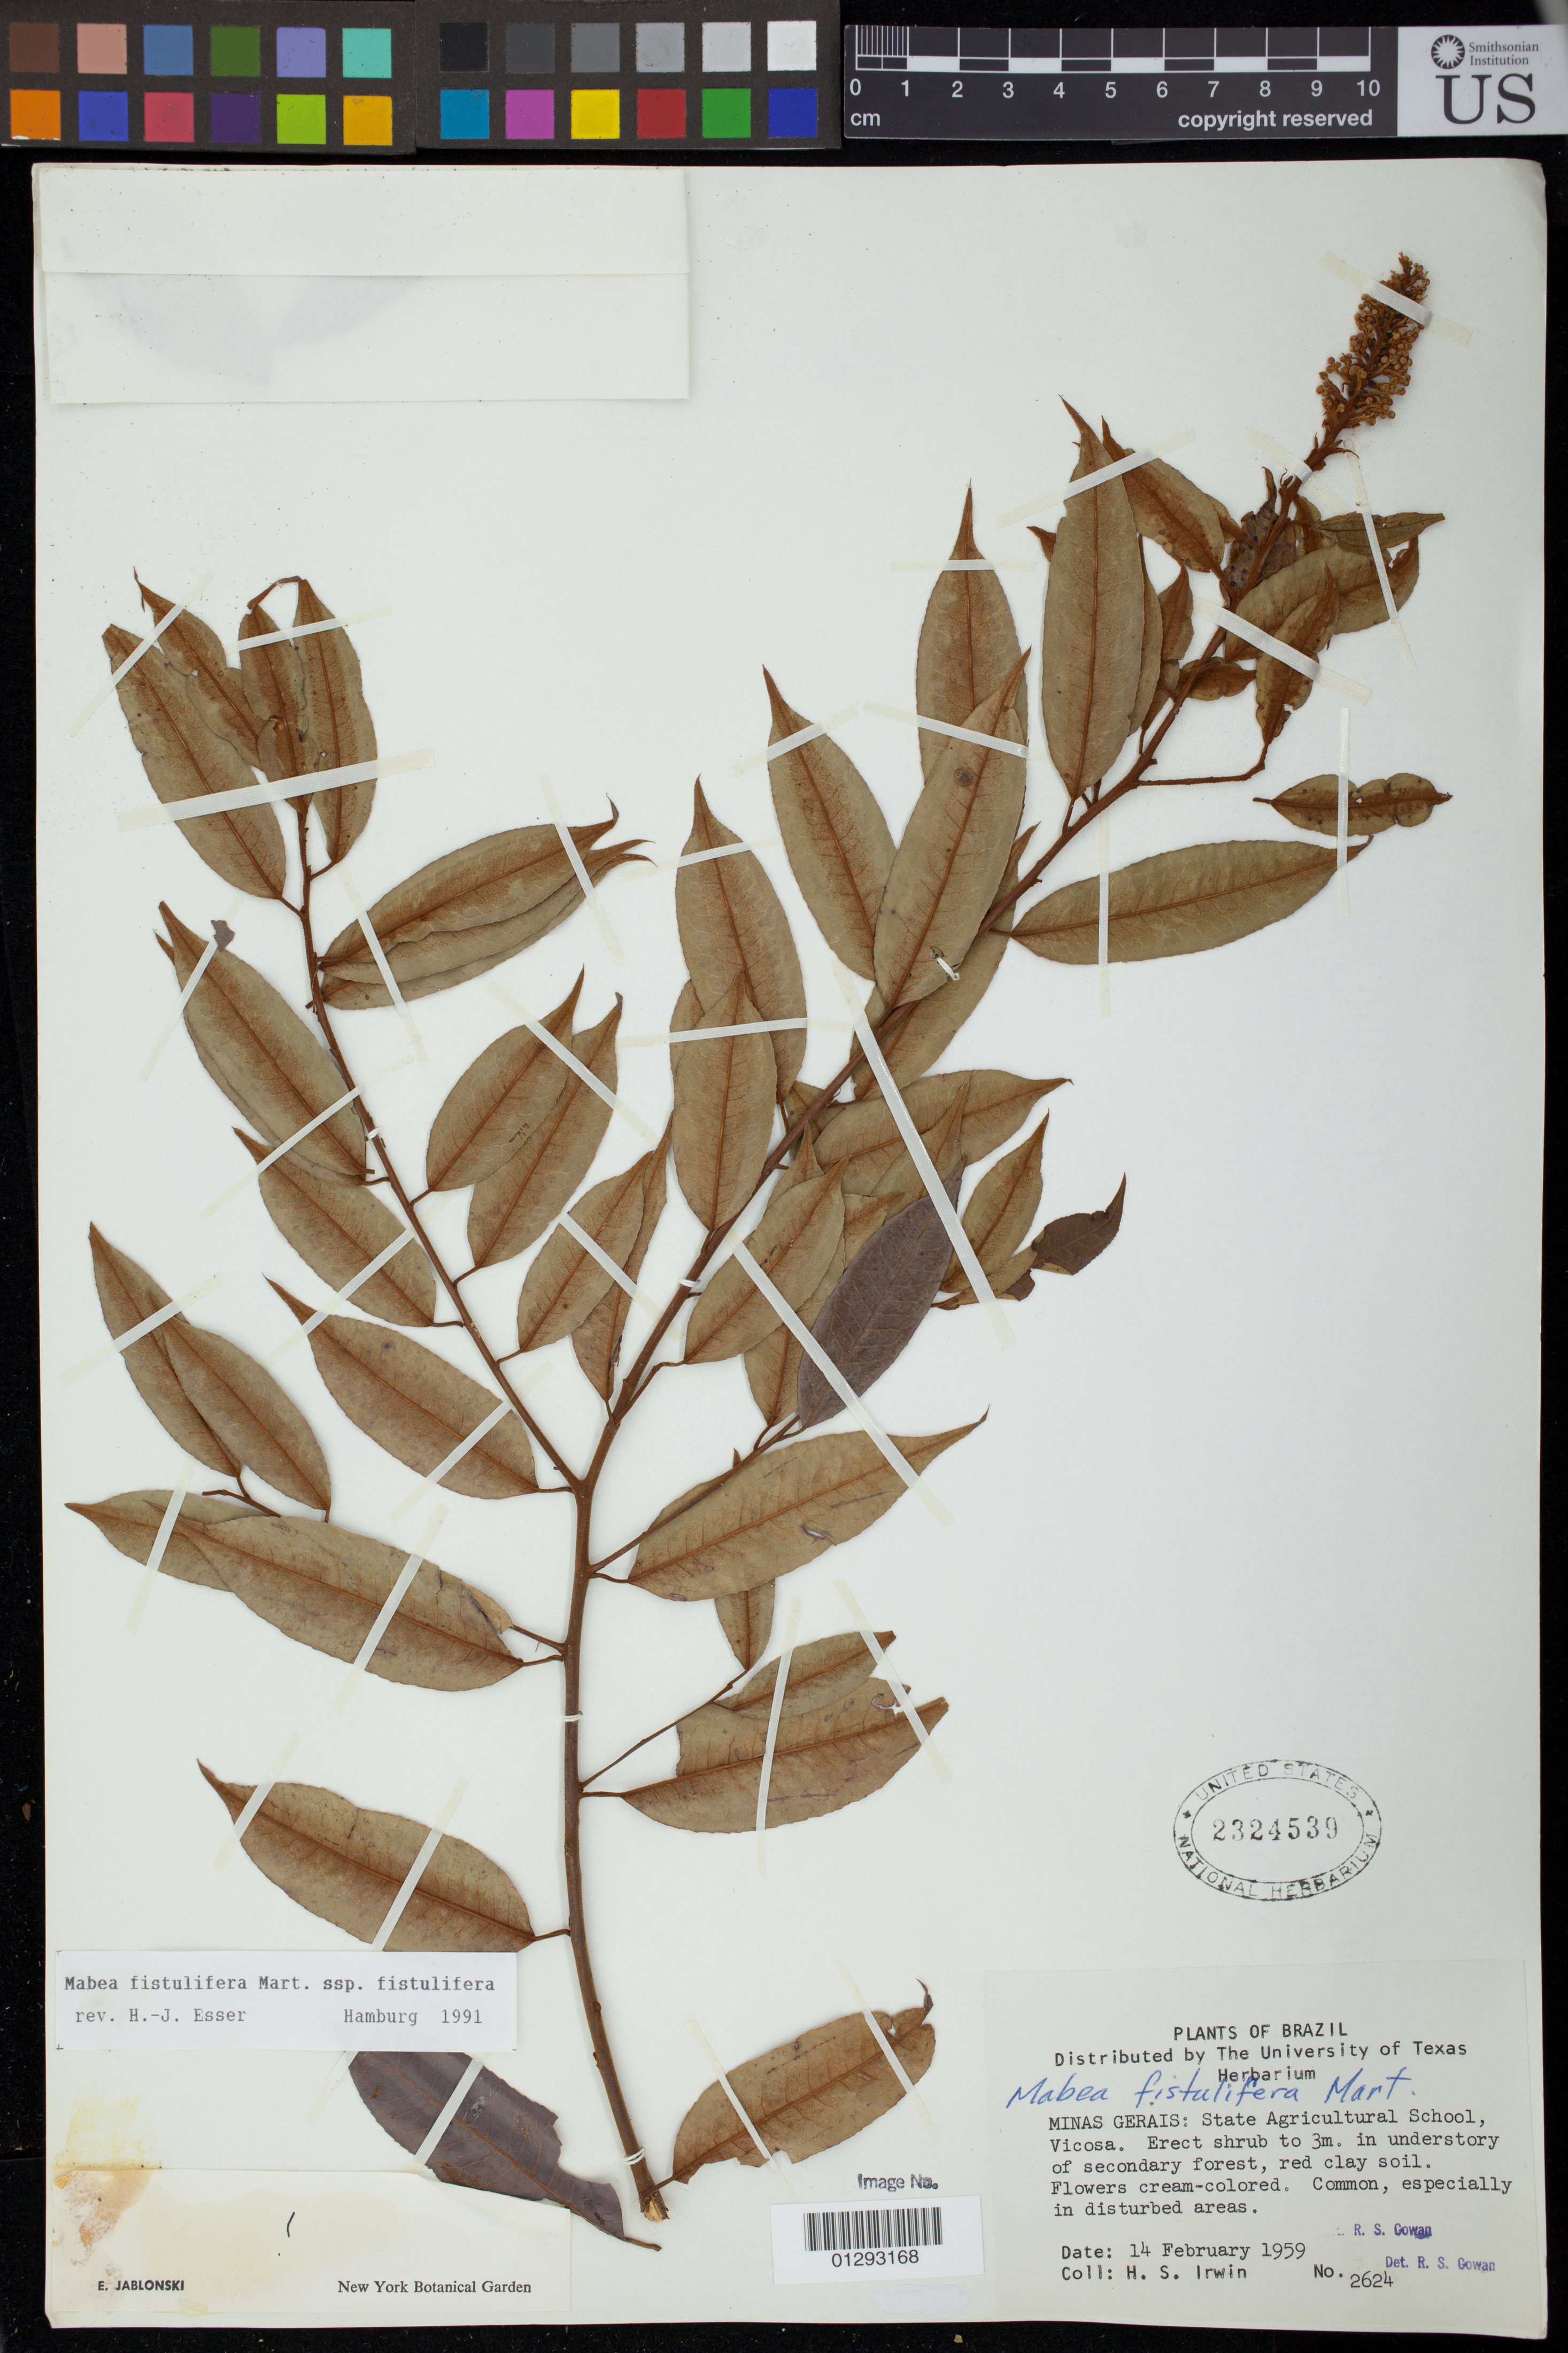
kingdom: Plantae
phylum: Tracheophyta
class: Magnoliopsida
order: Malpighiales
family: Euphorbiaceae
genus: Mabea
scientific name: Mabea fistulifera subsp. fistulifera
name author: Mart.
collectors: H. Irwin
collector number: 2624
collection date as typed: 14 Feb 1959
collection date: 1959-02-14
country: Brazil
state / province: Minas Gerais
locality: State agricultural school, vicosa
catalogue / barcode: US 2324539